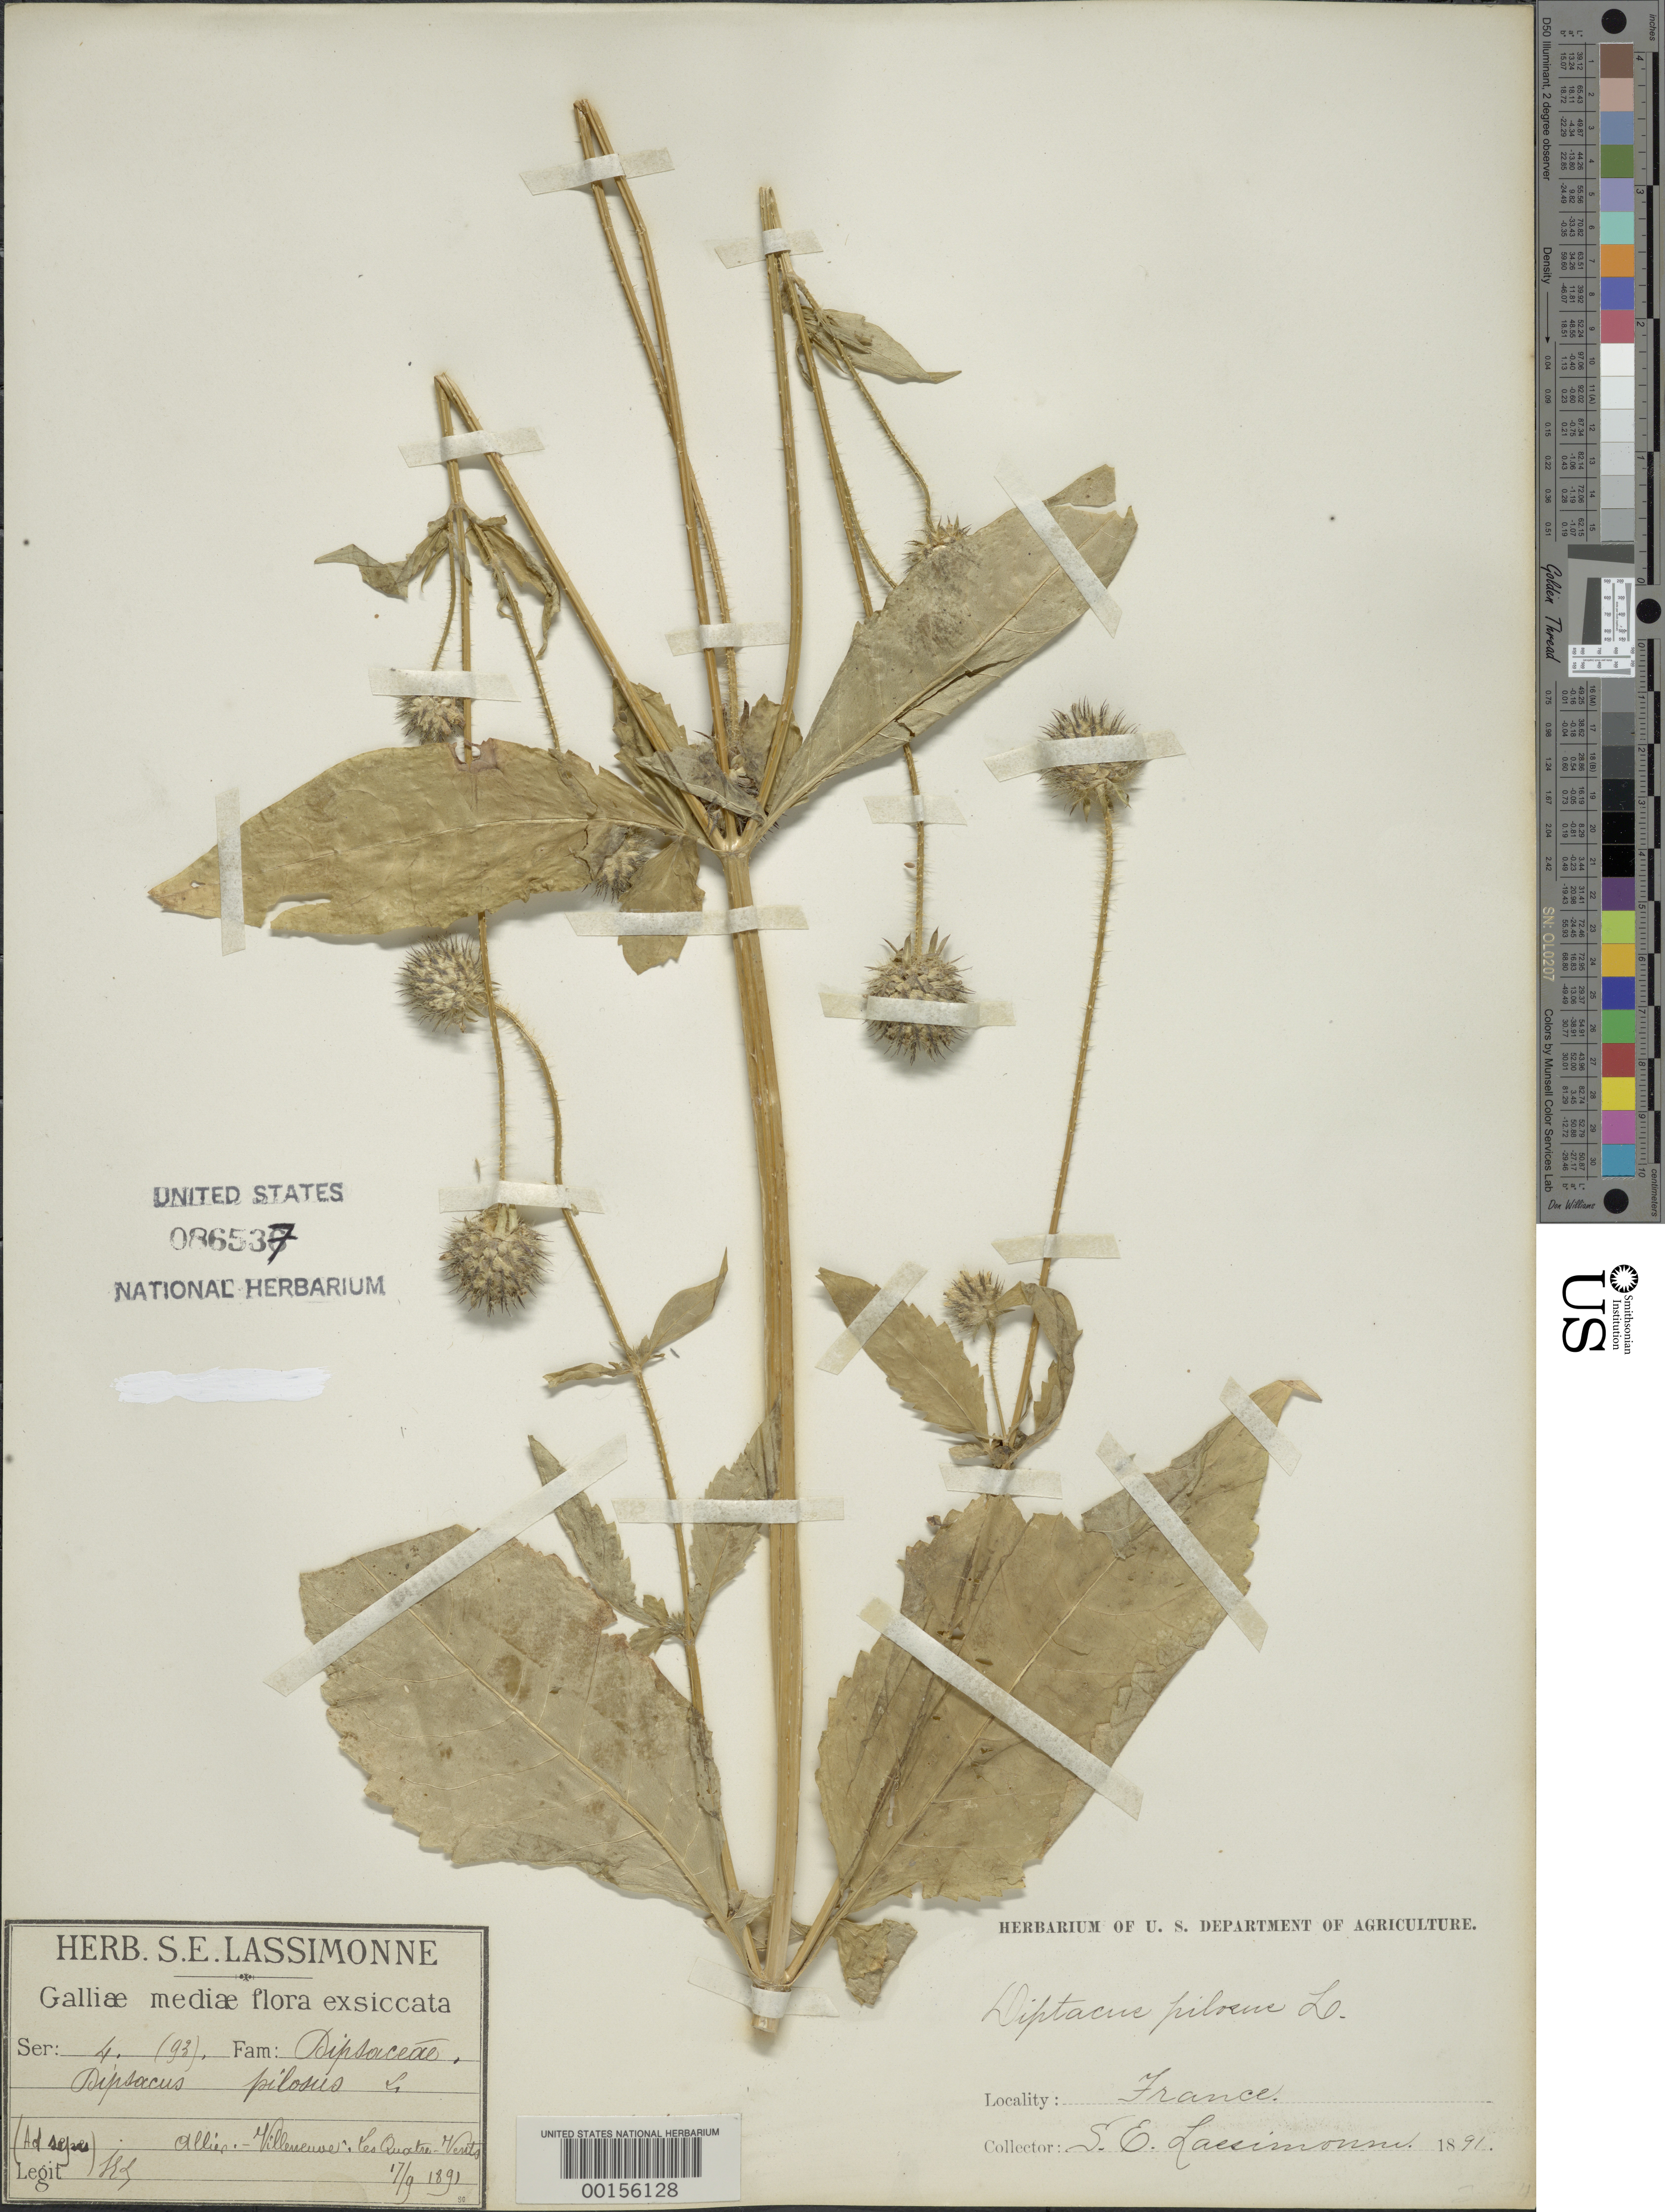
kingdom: Plantae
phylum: Tracheophyta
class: Magnoliopsida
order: Dipsacales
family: Caprifoliaceae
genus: Dipsacus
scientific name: Dipsacus pilosus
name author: L.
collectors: S. Lassimonne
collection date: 1891-09-17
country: France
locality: Galliæ mediæ. Allier: Villeneuve: Les Quatre-Vents.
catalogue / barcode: US 86537